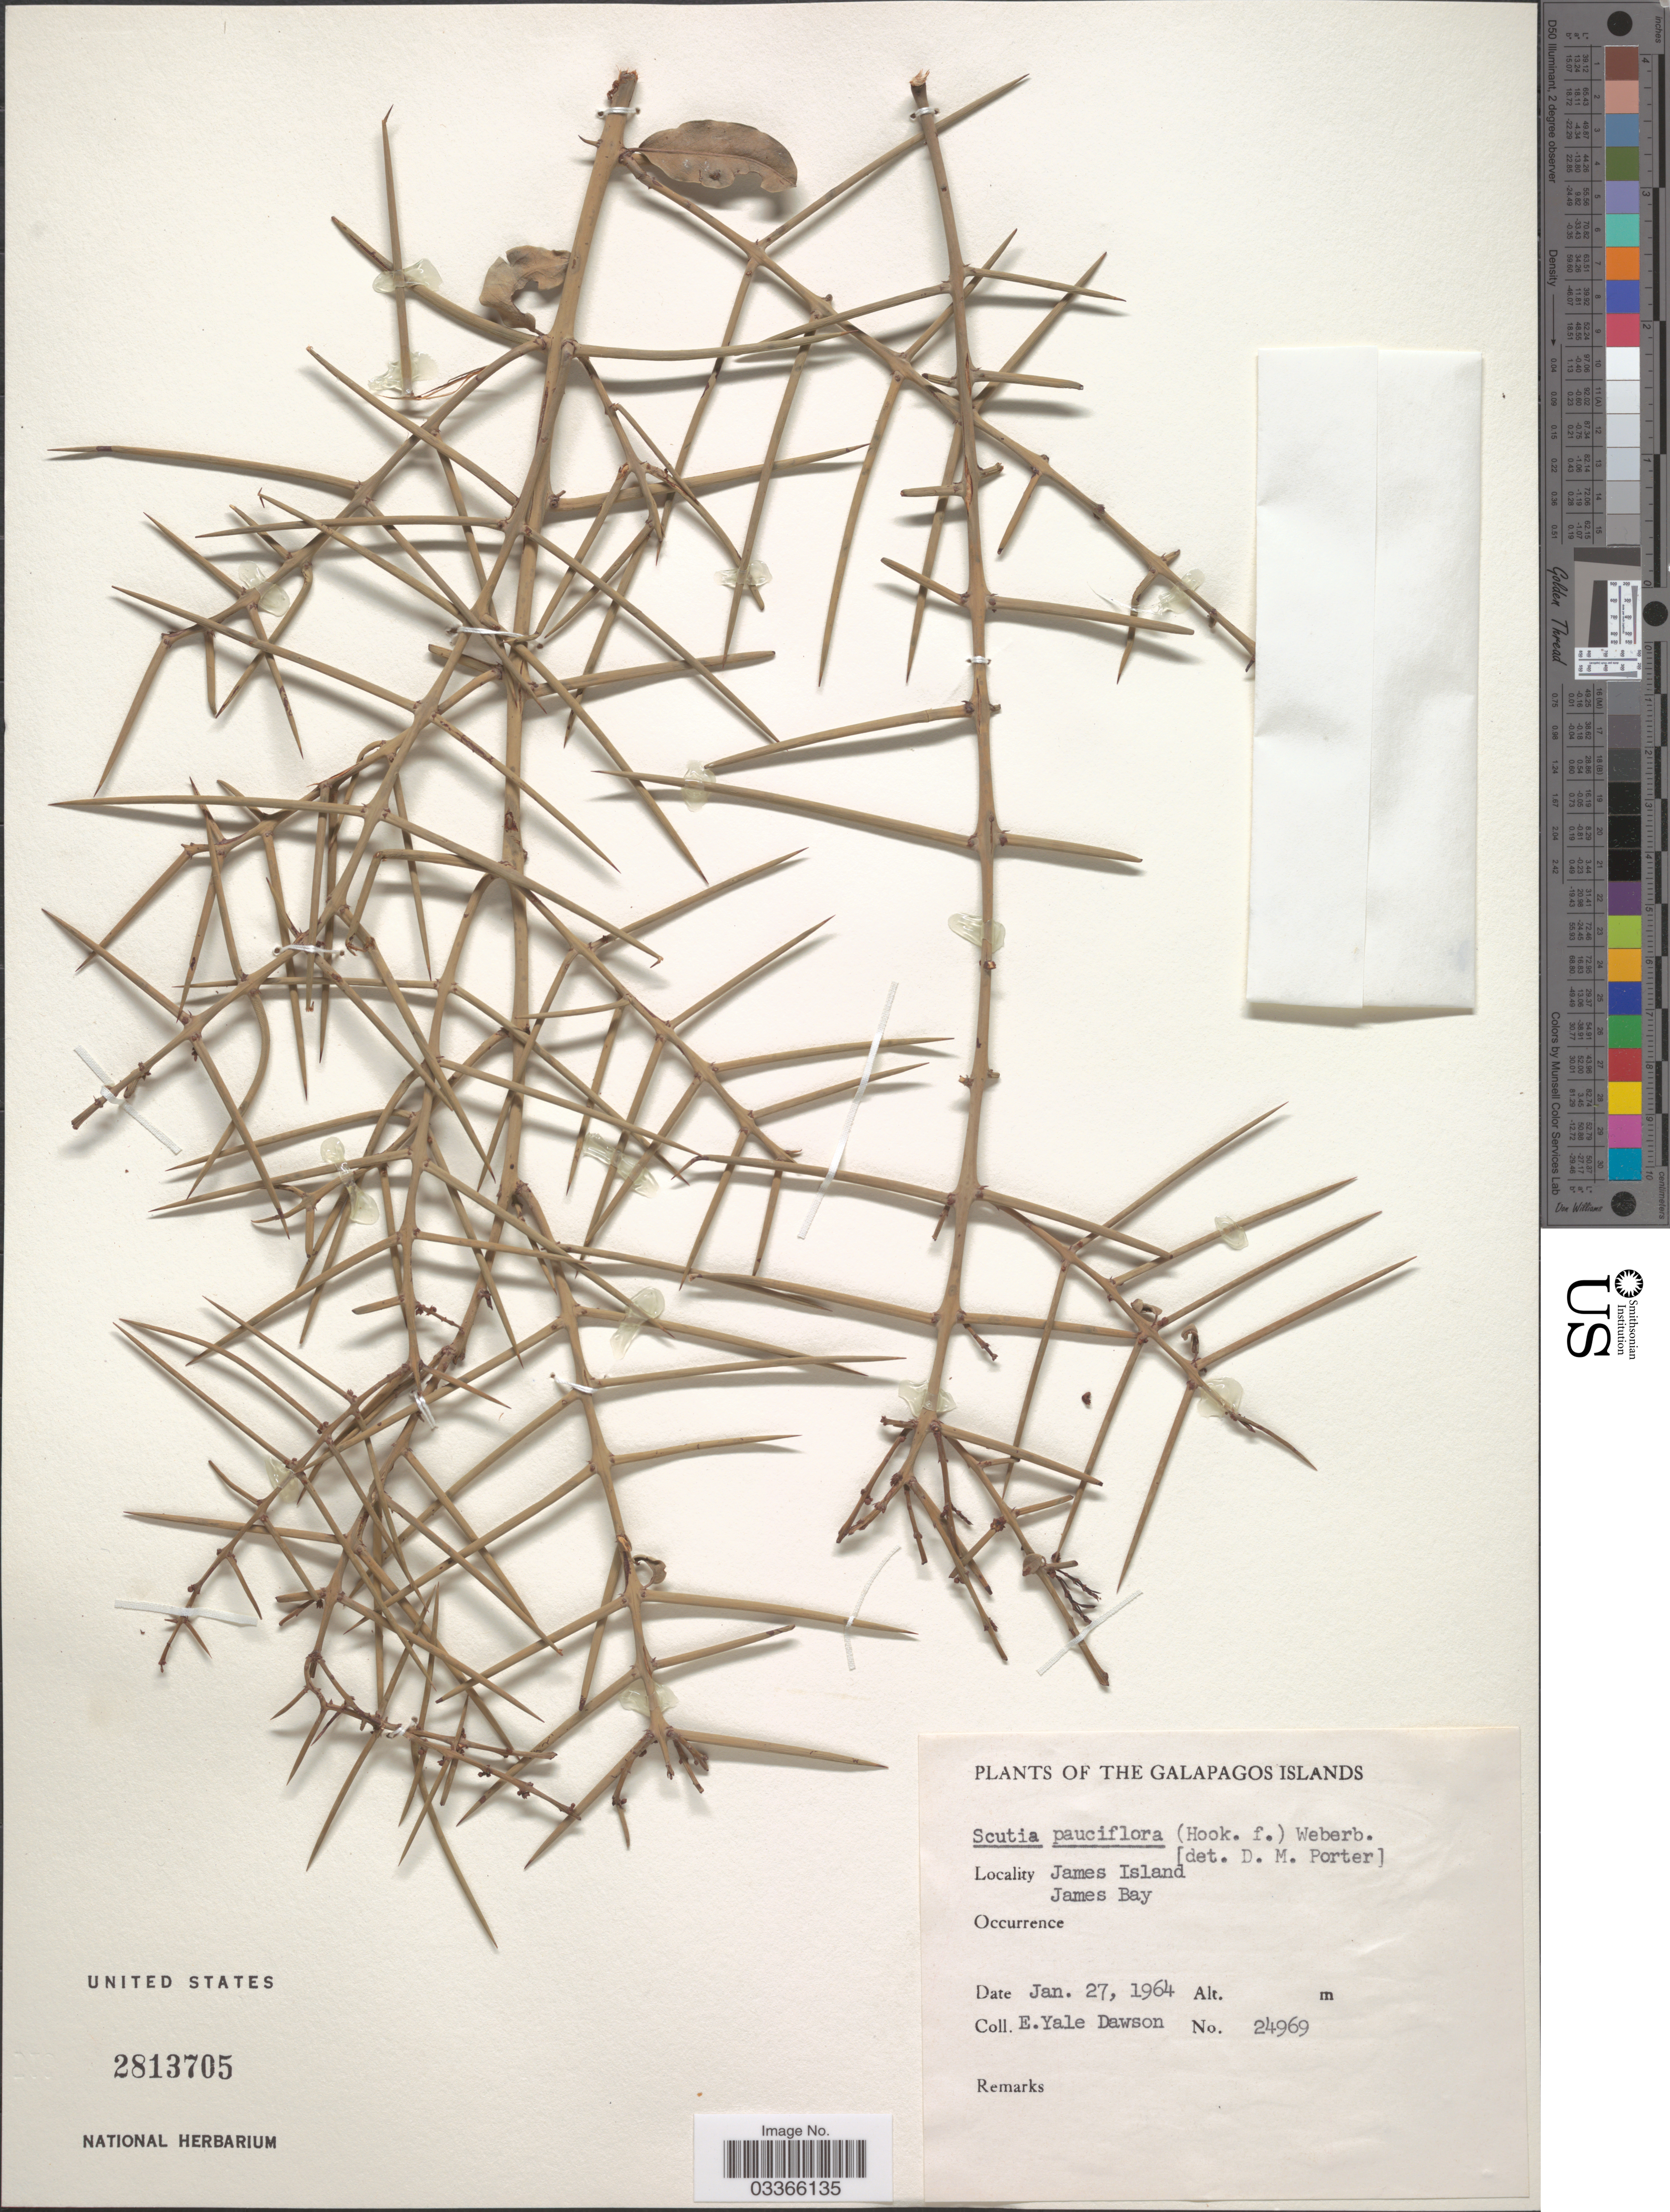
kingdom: Plantae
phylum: Tracheophyta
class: Magnoliopsida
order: Rosales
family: Rhamnaceae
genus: Scutia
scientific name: Scutia pauciflora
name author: (Hook. f.) Weberb.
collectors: N. Yensen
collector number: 24969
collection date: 1964-01-27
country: Ecuador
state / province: Colón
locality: The Galapagos Islands, James Island, James Bay.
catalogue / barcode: US 2813705